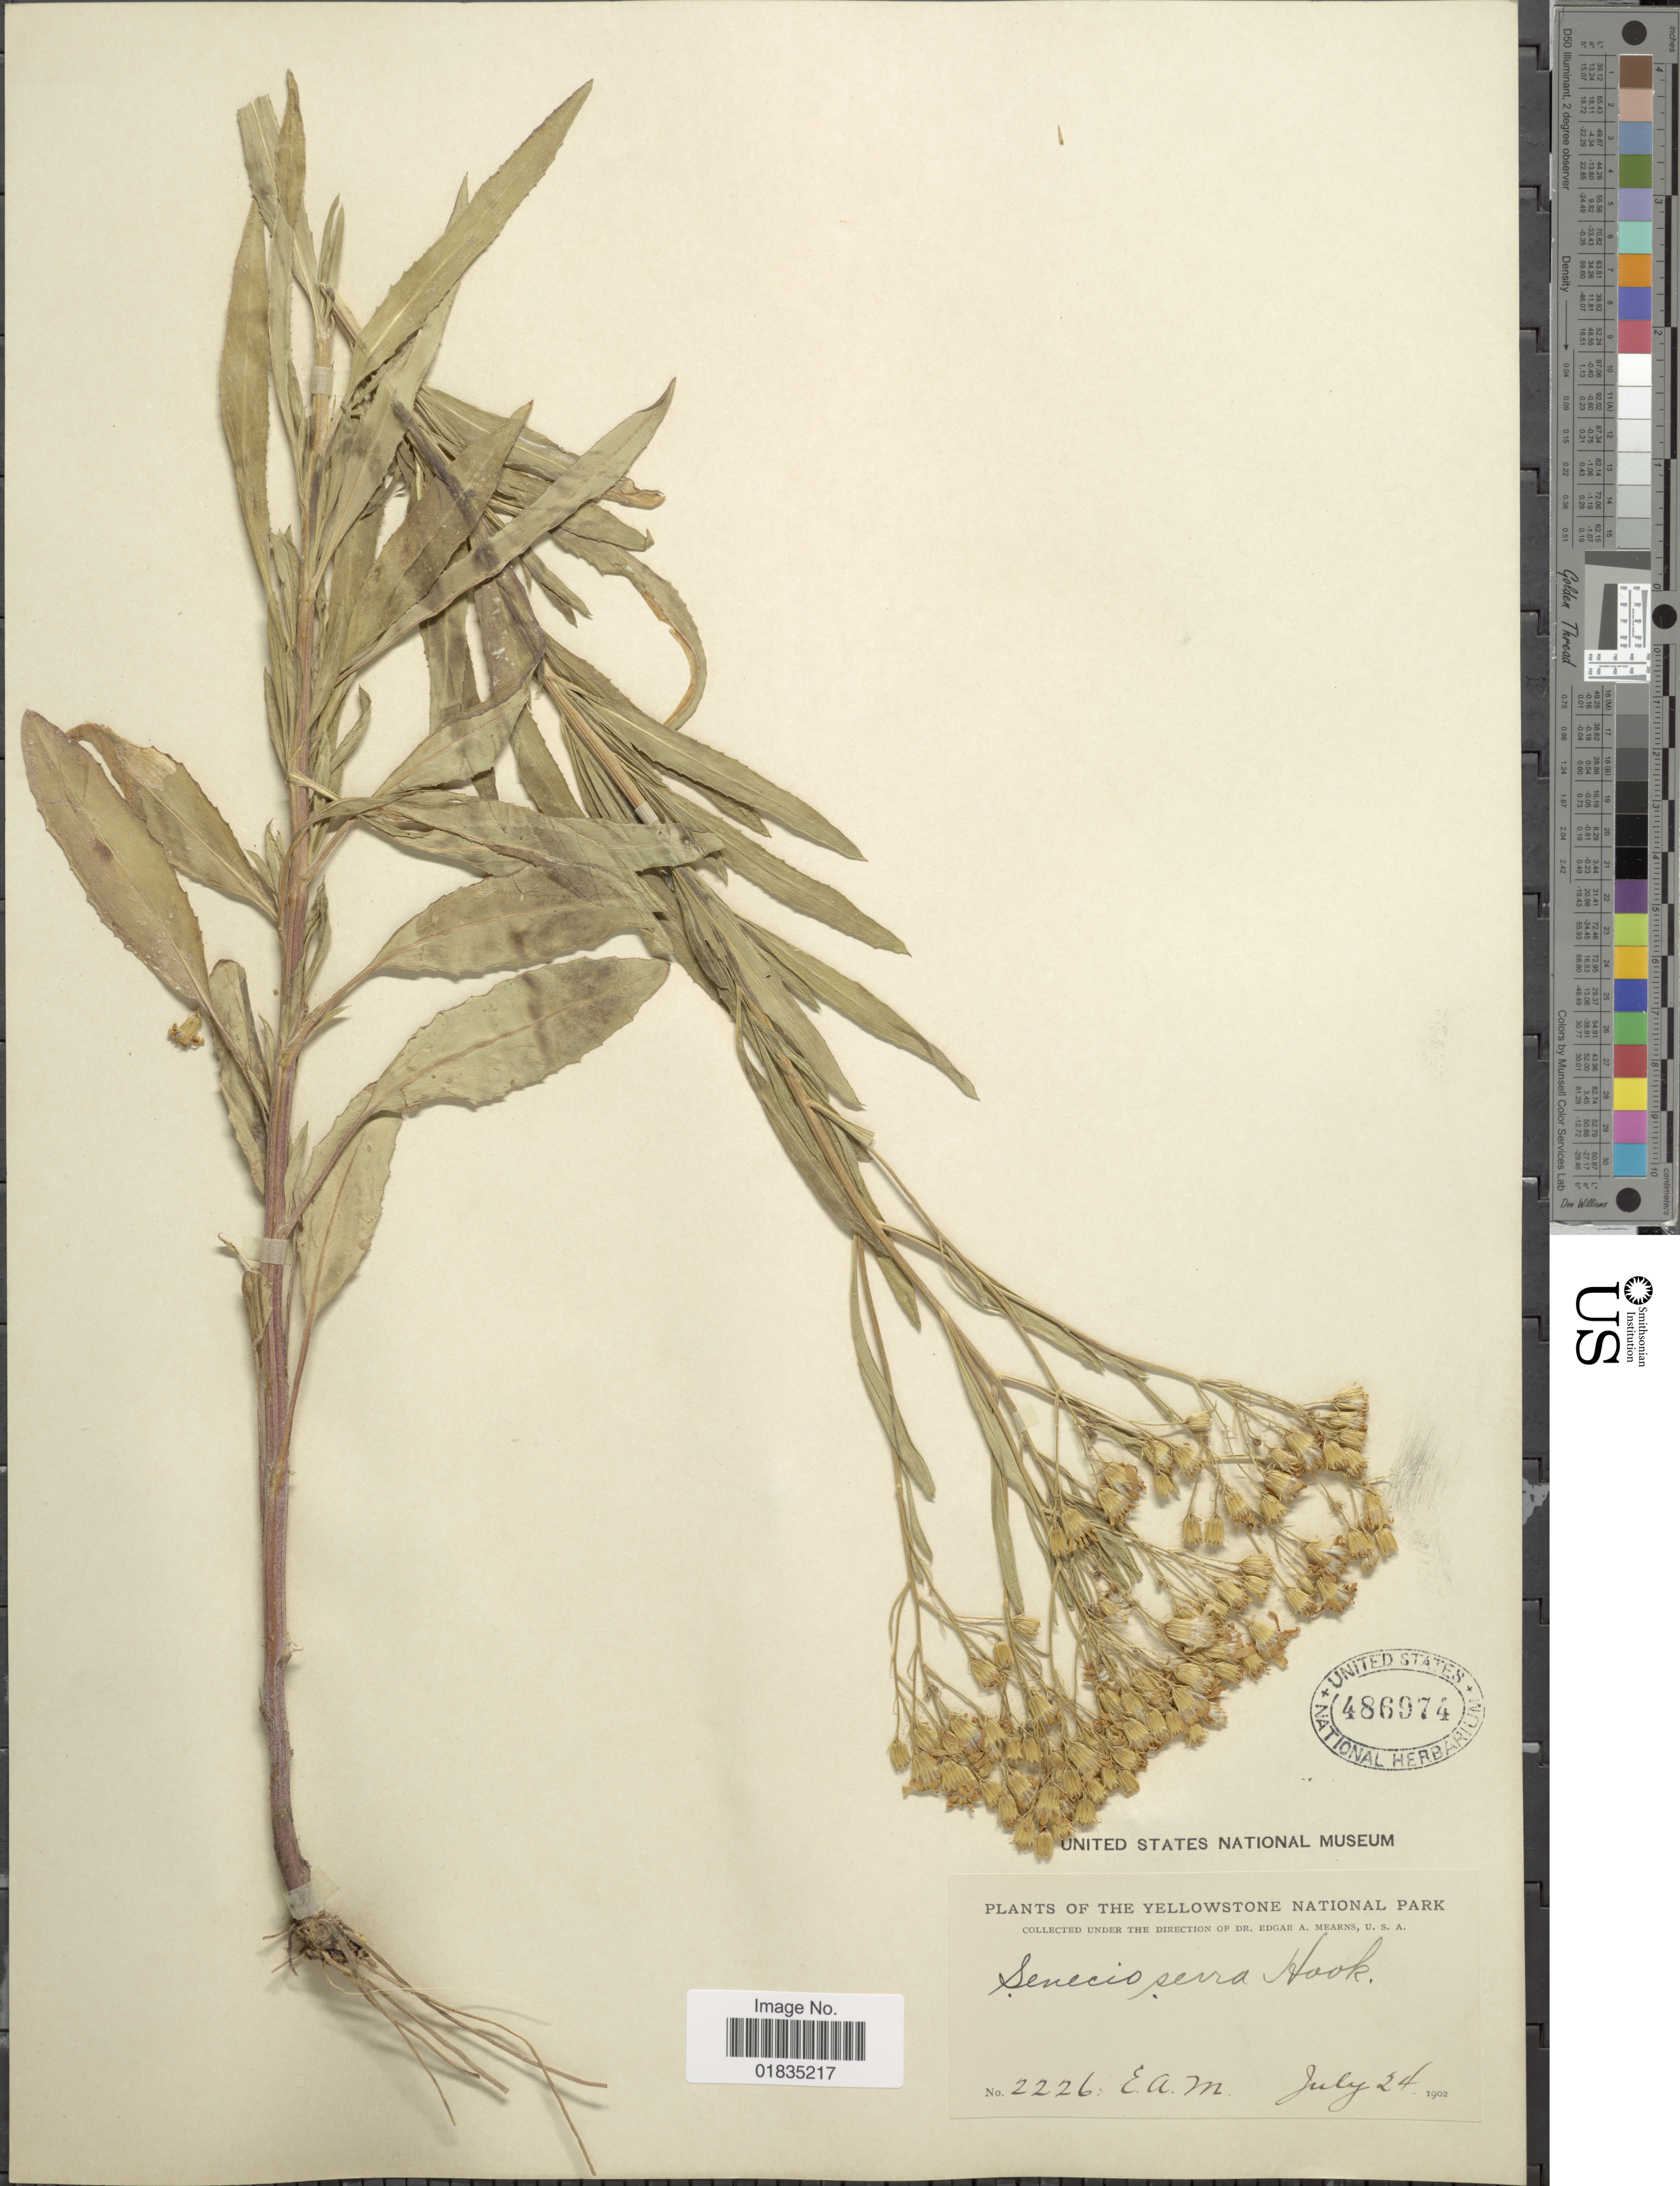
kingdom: Plantae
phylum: Tracheophyta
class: Magnoliopsida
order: Asterales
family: Asteraceae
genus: Senecio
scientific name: Senecio serra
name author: Hook.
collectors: E. A. Mearns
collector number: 2226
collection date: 1902-07-24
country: United States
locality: Yellowstone National Park.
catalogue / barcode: US 486974